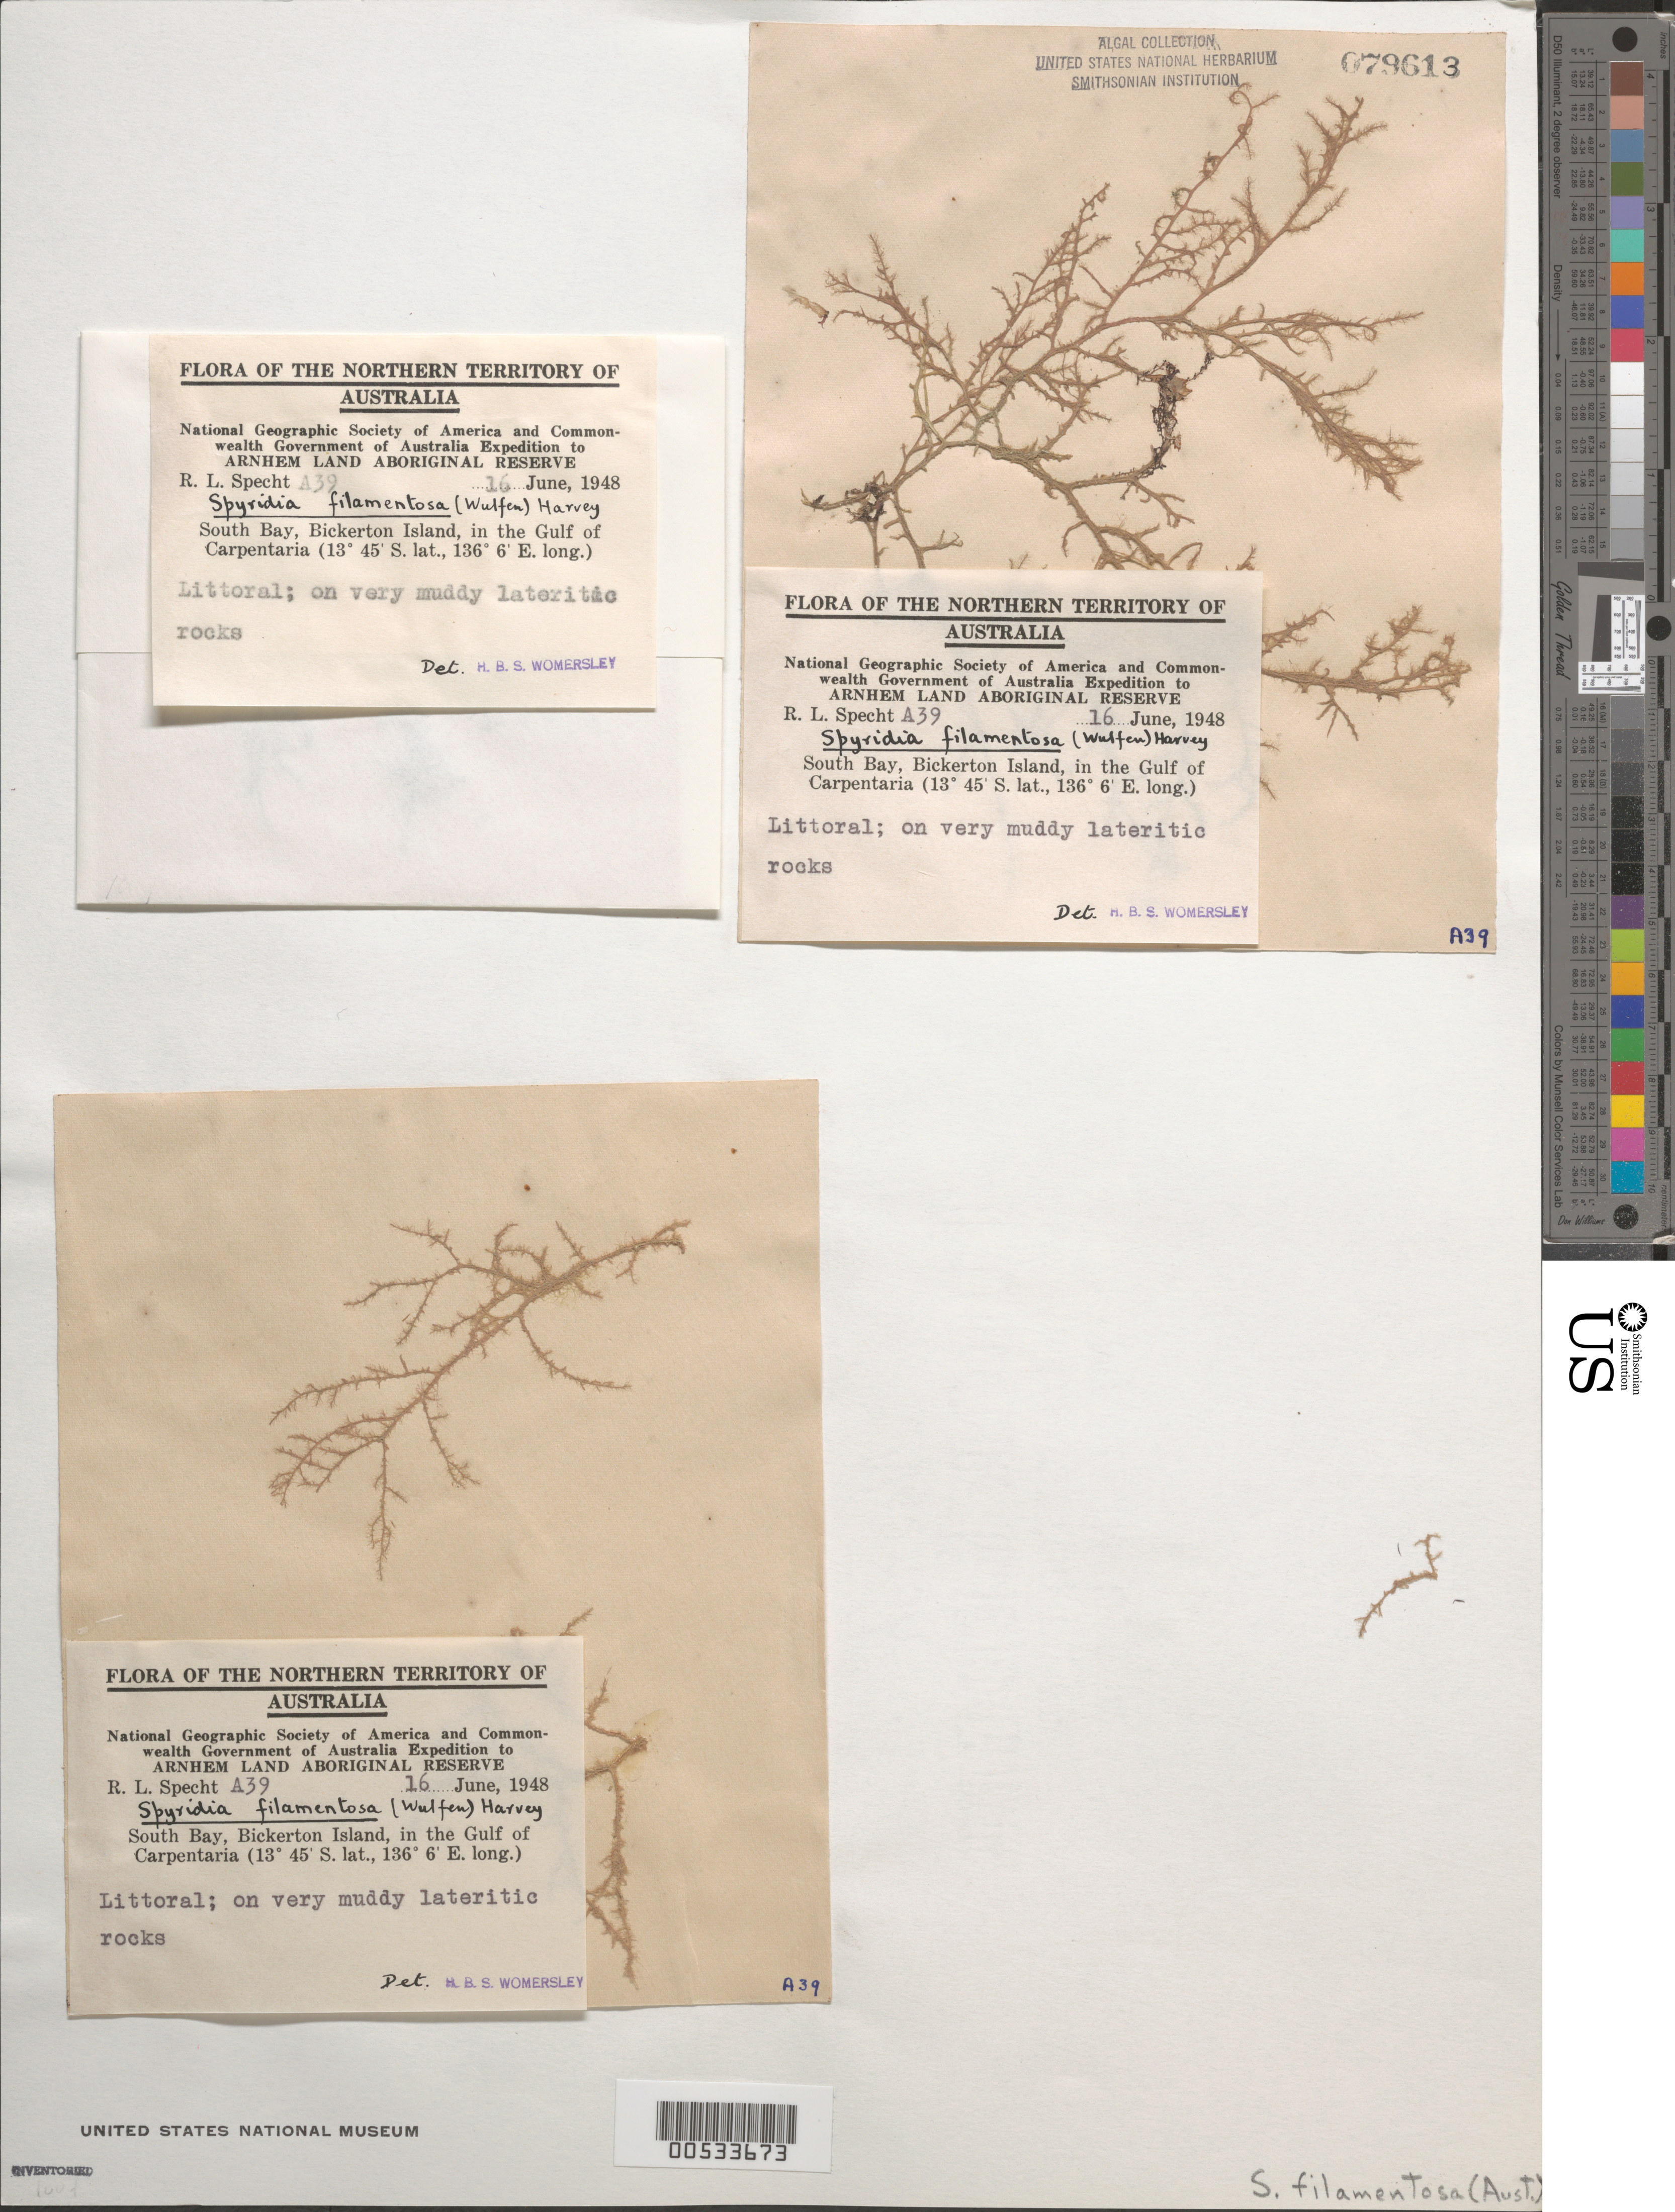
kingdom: Plantae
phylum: Rhodophyta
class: Florideophyceae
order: Ceramiales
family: Spyridiaceae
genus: Spyridia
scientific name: Spyridia filamentosa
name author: (Wulfen) Harv.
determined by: Womersley, H. B. S.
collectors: R. L. Specht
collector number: A39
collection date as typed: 16 Jun 1948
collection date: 1948-06-16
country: Australia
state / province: Northern Territory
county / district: East Arnhem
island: Bickerton Island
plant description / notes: National Geographic Society of America and Commonwealth Government of Australia Expedition to Arnhem Land Aboriginal Reserve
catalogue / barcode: US 79613